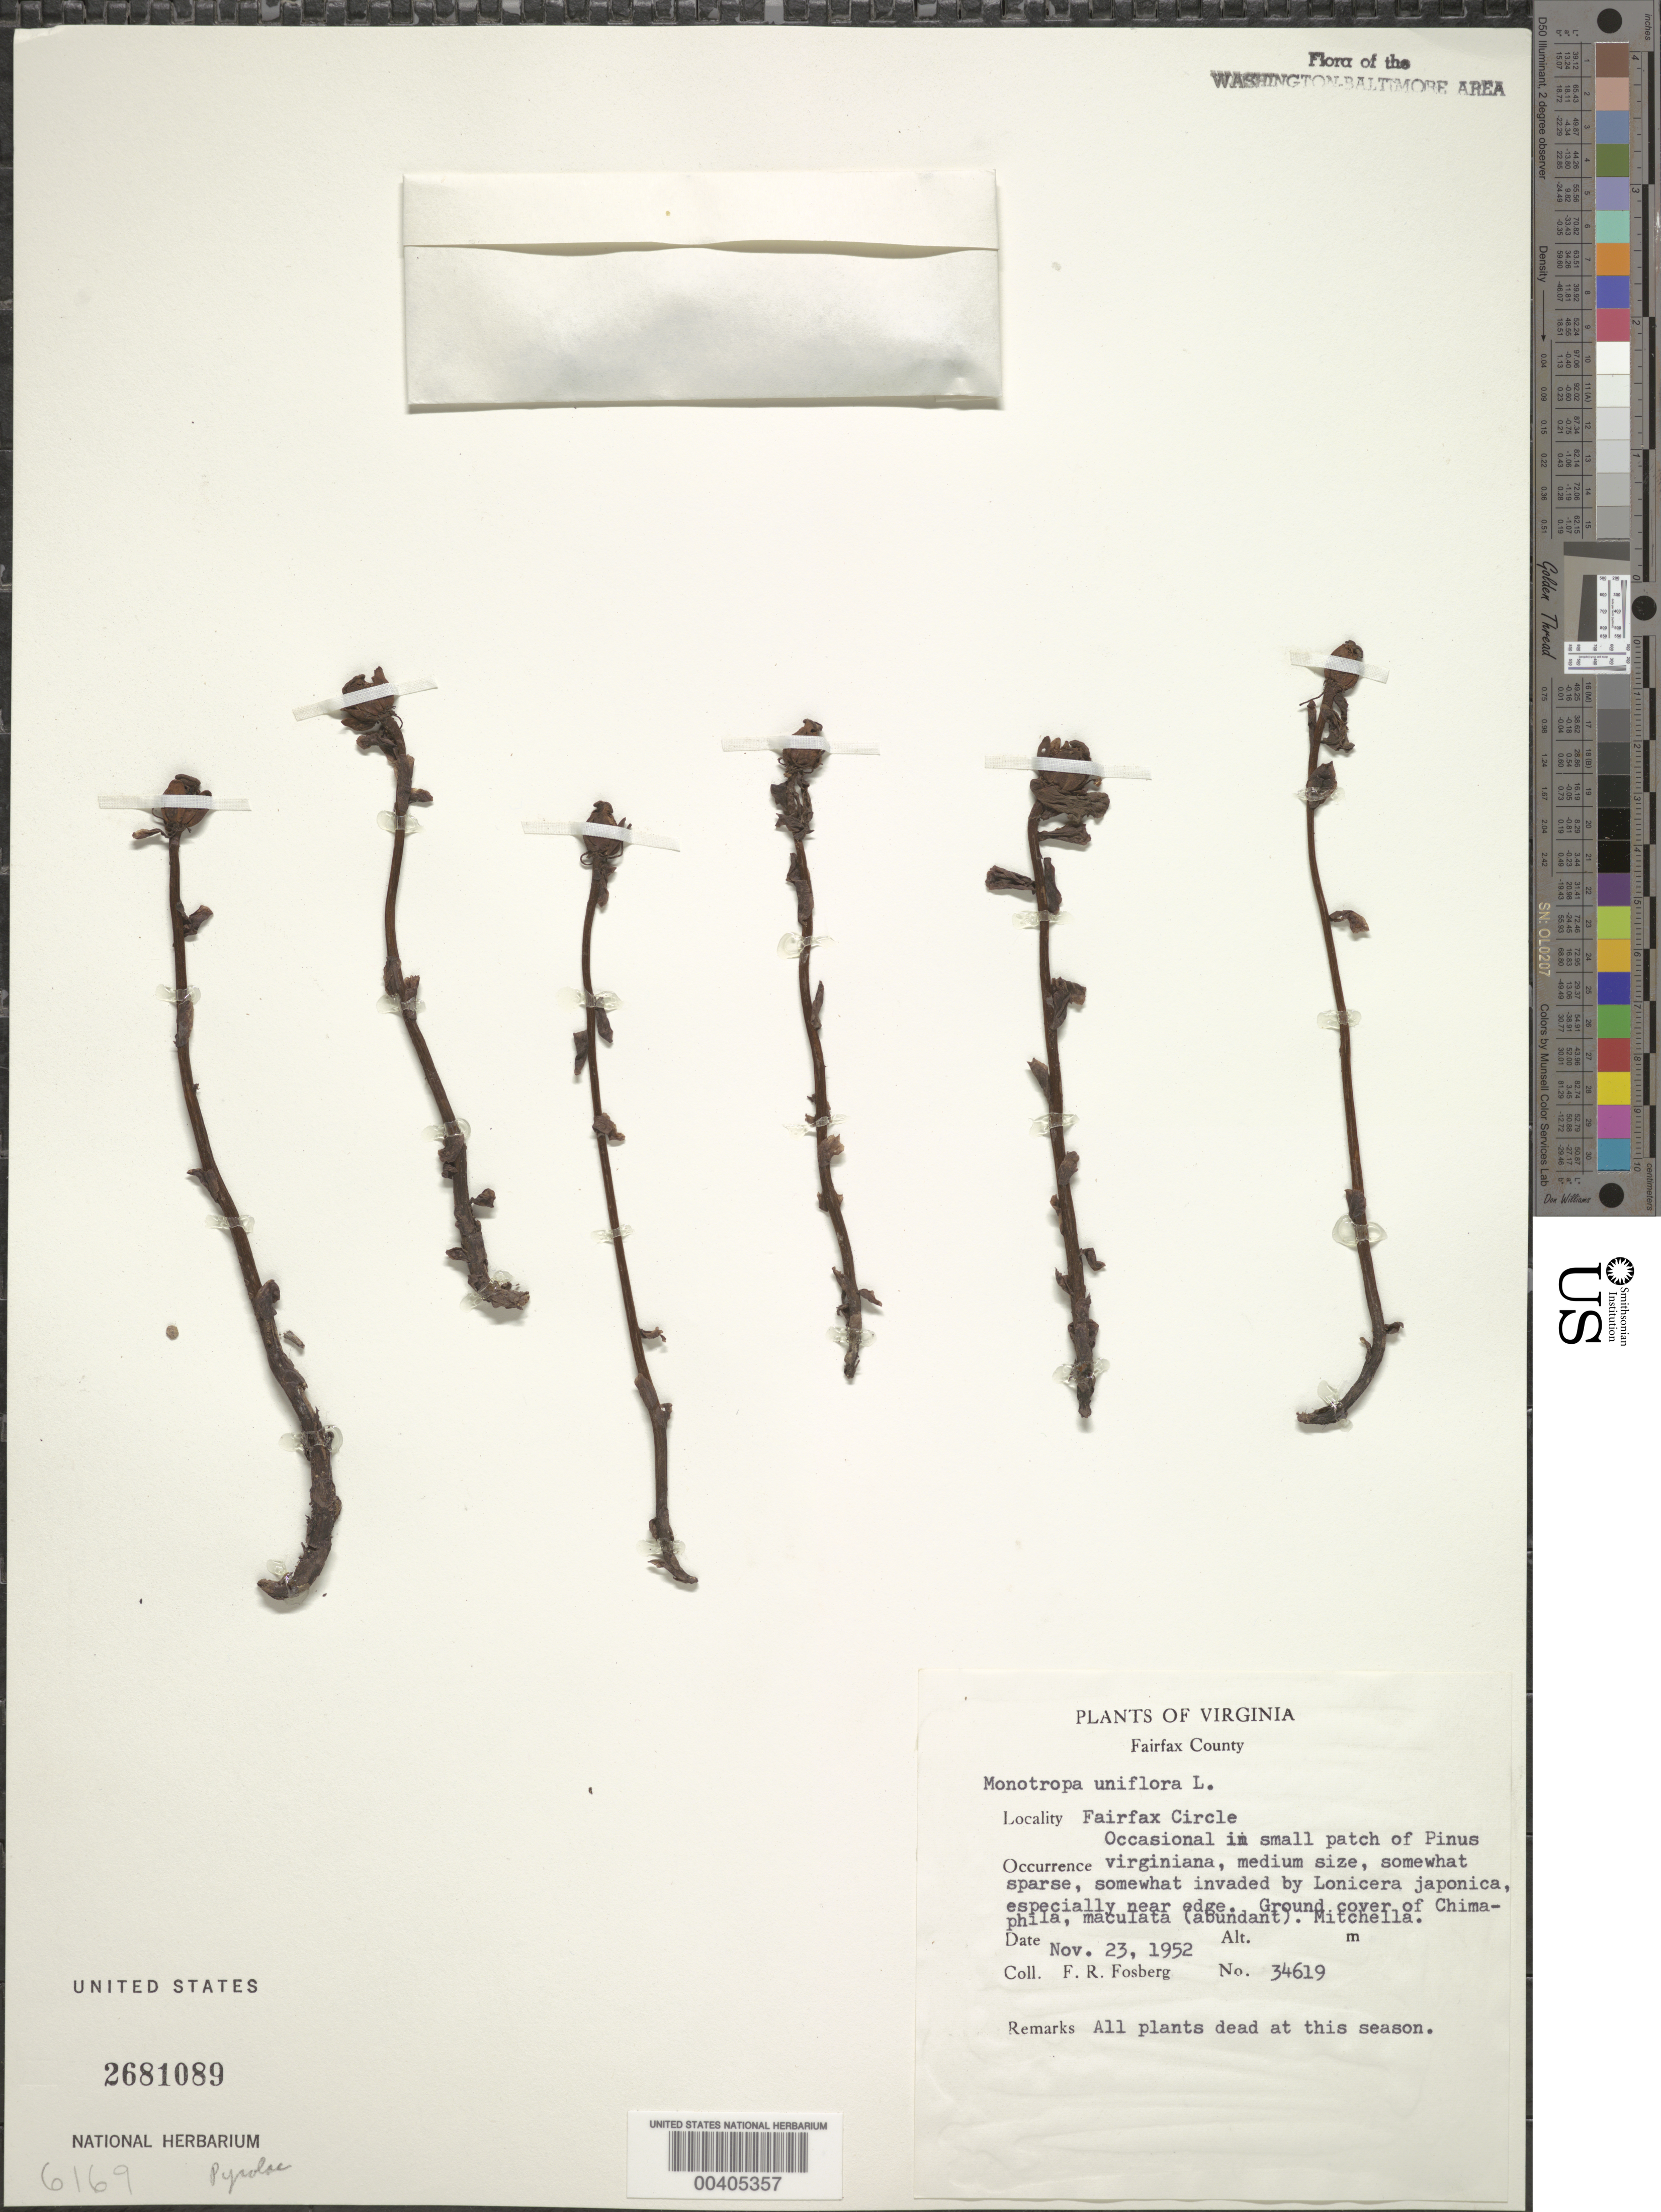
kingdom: Plantae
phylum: Tracheophyta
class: Magnoliopsida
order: Ericales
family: Ericaceae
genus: Monotropa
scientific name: Monotropa uniflora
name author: L.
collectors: F. R. Fosberg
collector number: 34619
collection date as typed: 23 Nov 1952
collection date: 1952-11-23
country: United States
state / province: Virginia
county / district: Fairfax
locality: Fairfax Circle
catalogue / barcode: US 2681089